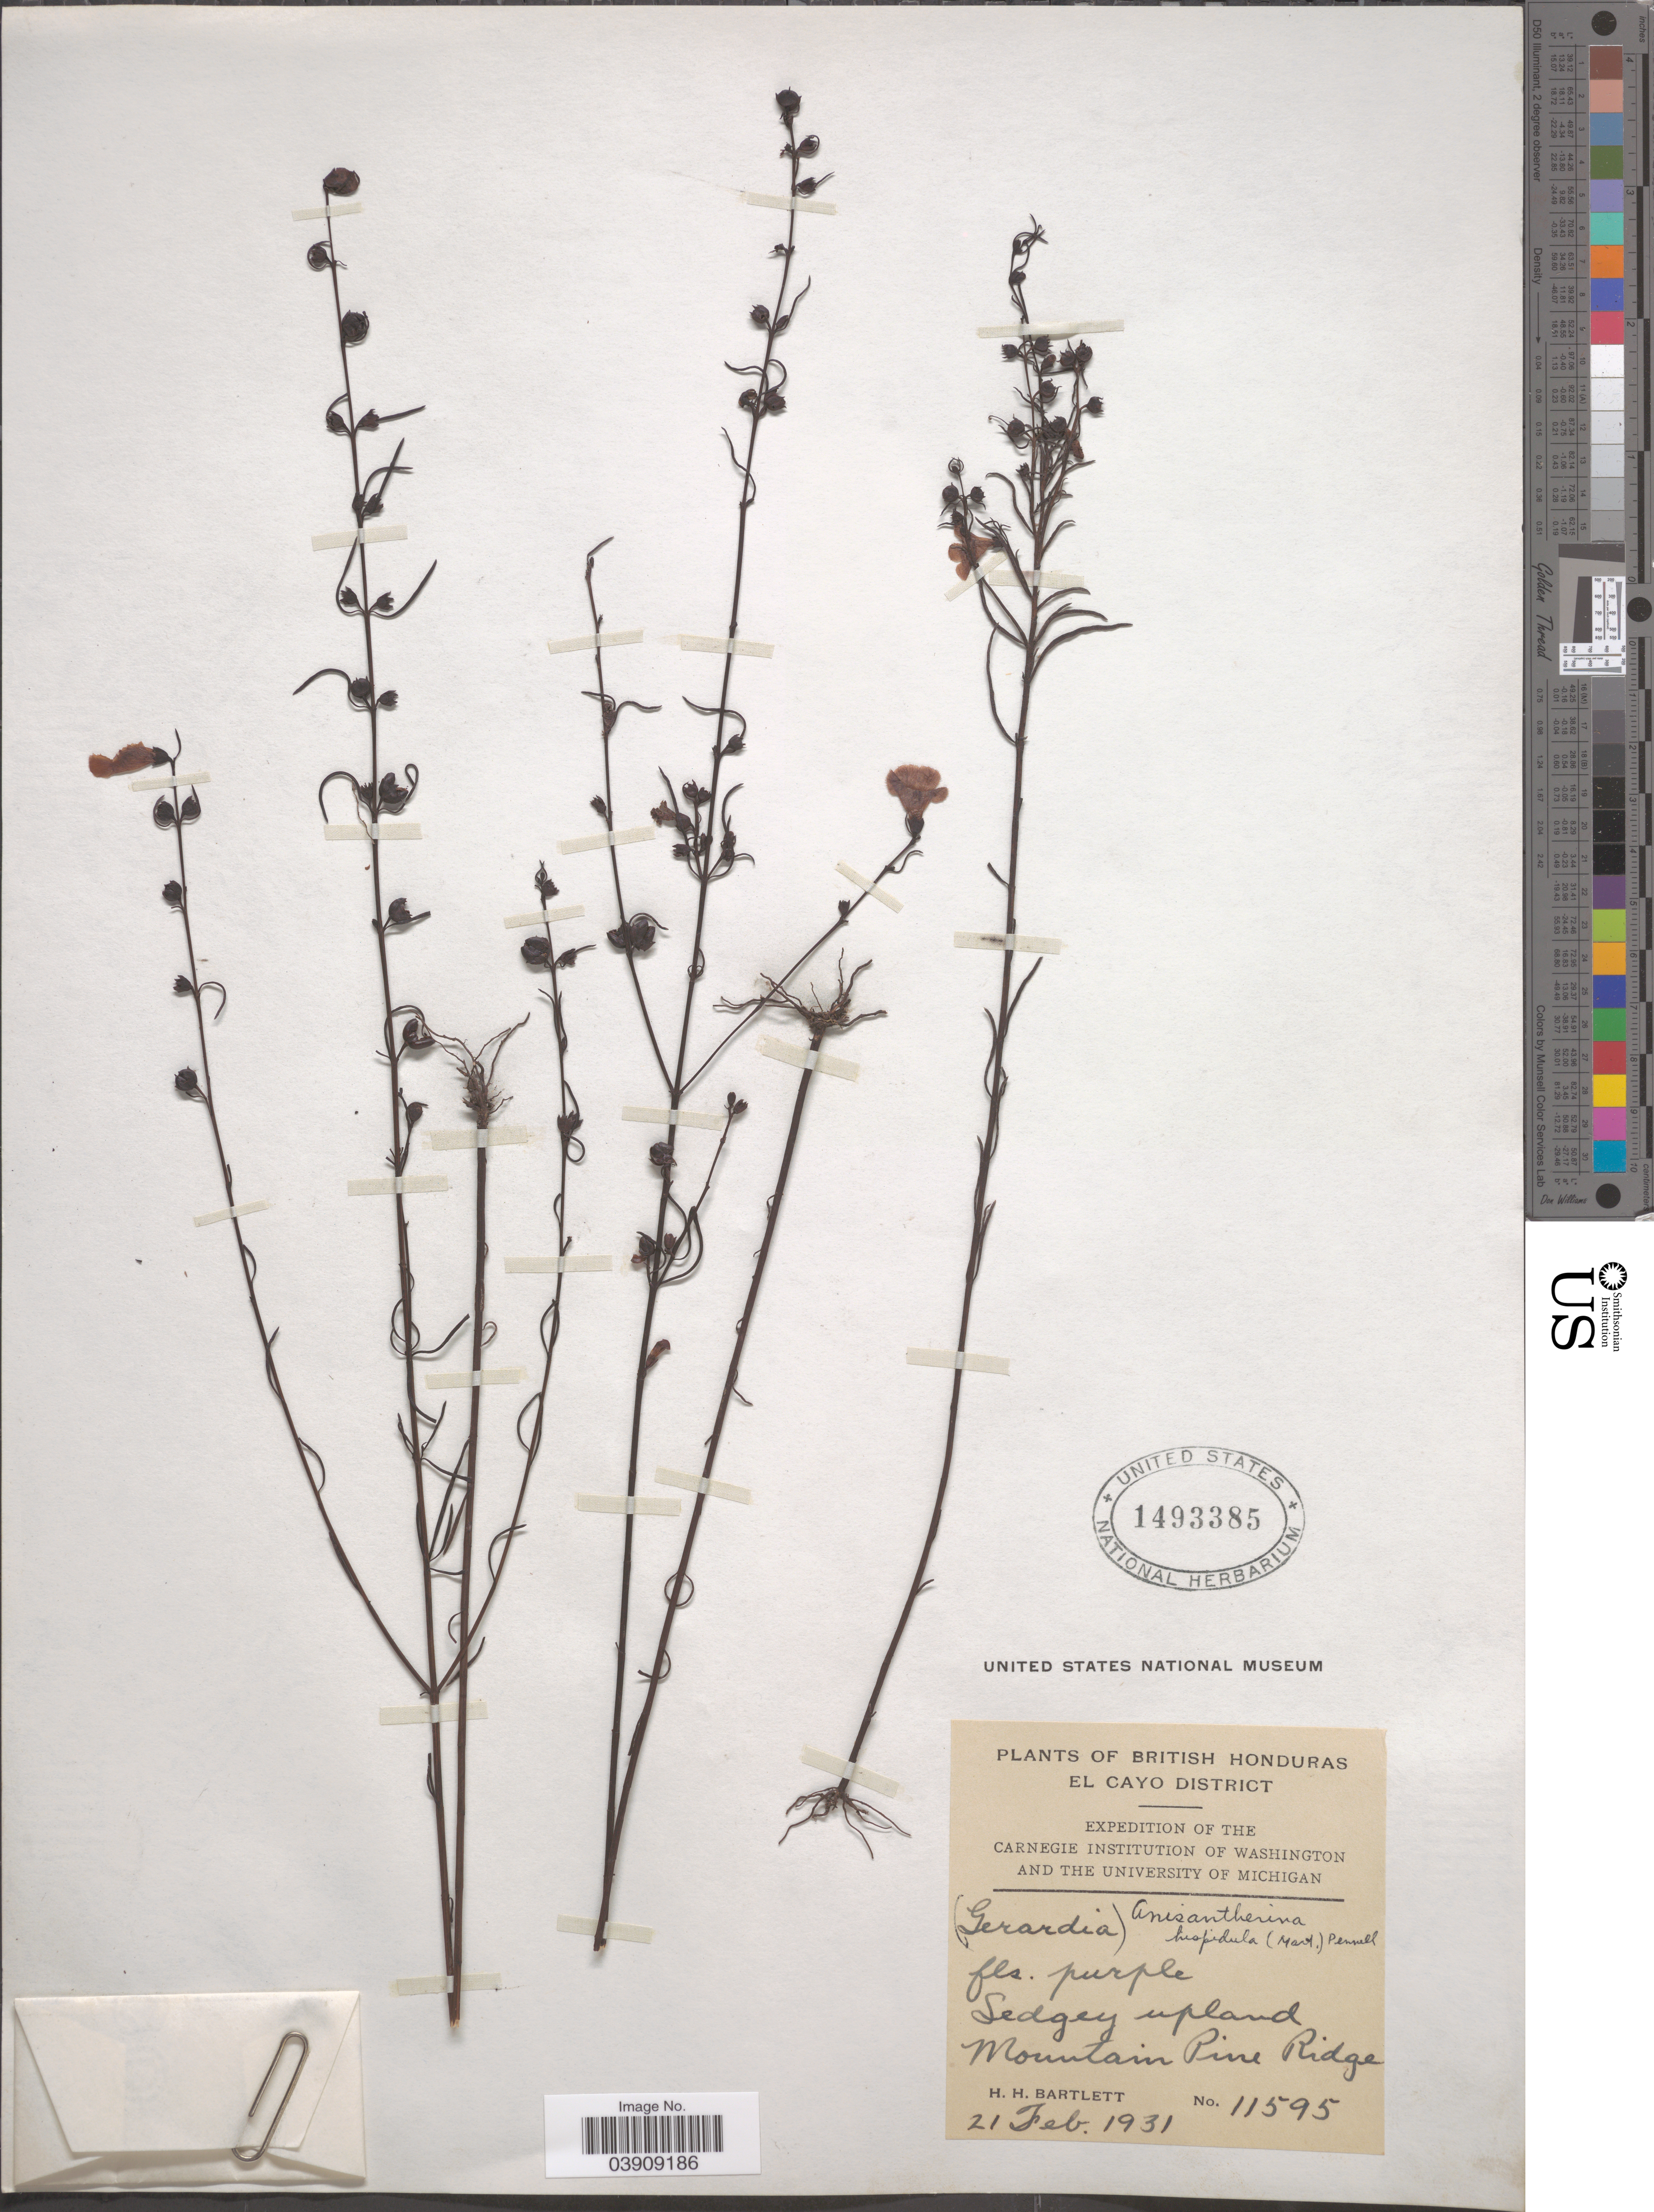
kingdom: Plantae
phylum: Tracheophyta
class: Magnoliopsida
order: Lamiales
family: Orobanchaceae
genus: Anisantherina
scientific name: Anisantherina hispidula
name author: (Mart.) Pennell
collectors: H. H. Bartlett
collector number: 11595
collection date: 1931-02-21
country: Belize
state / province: Cayo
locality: British Honduras. El Cayo District. Mountain Pine Ridge.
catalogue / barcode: US 1493385